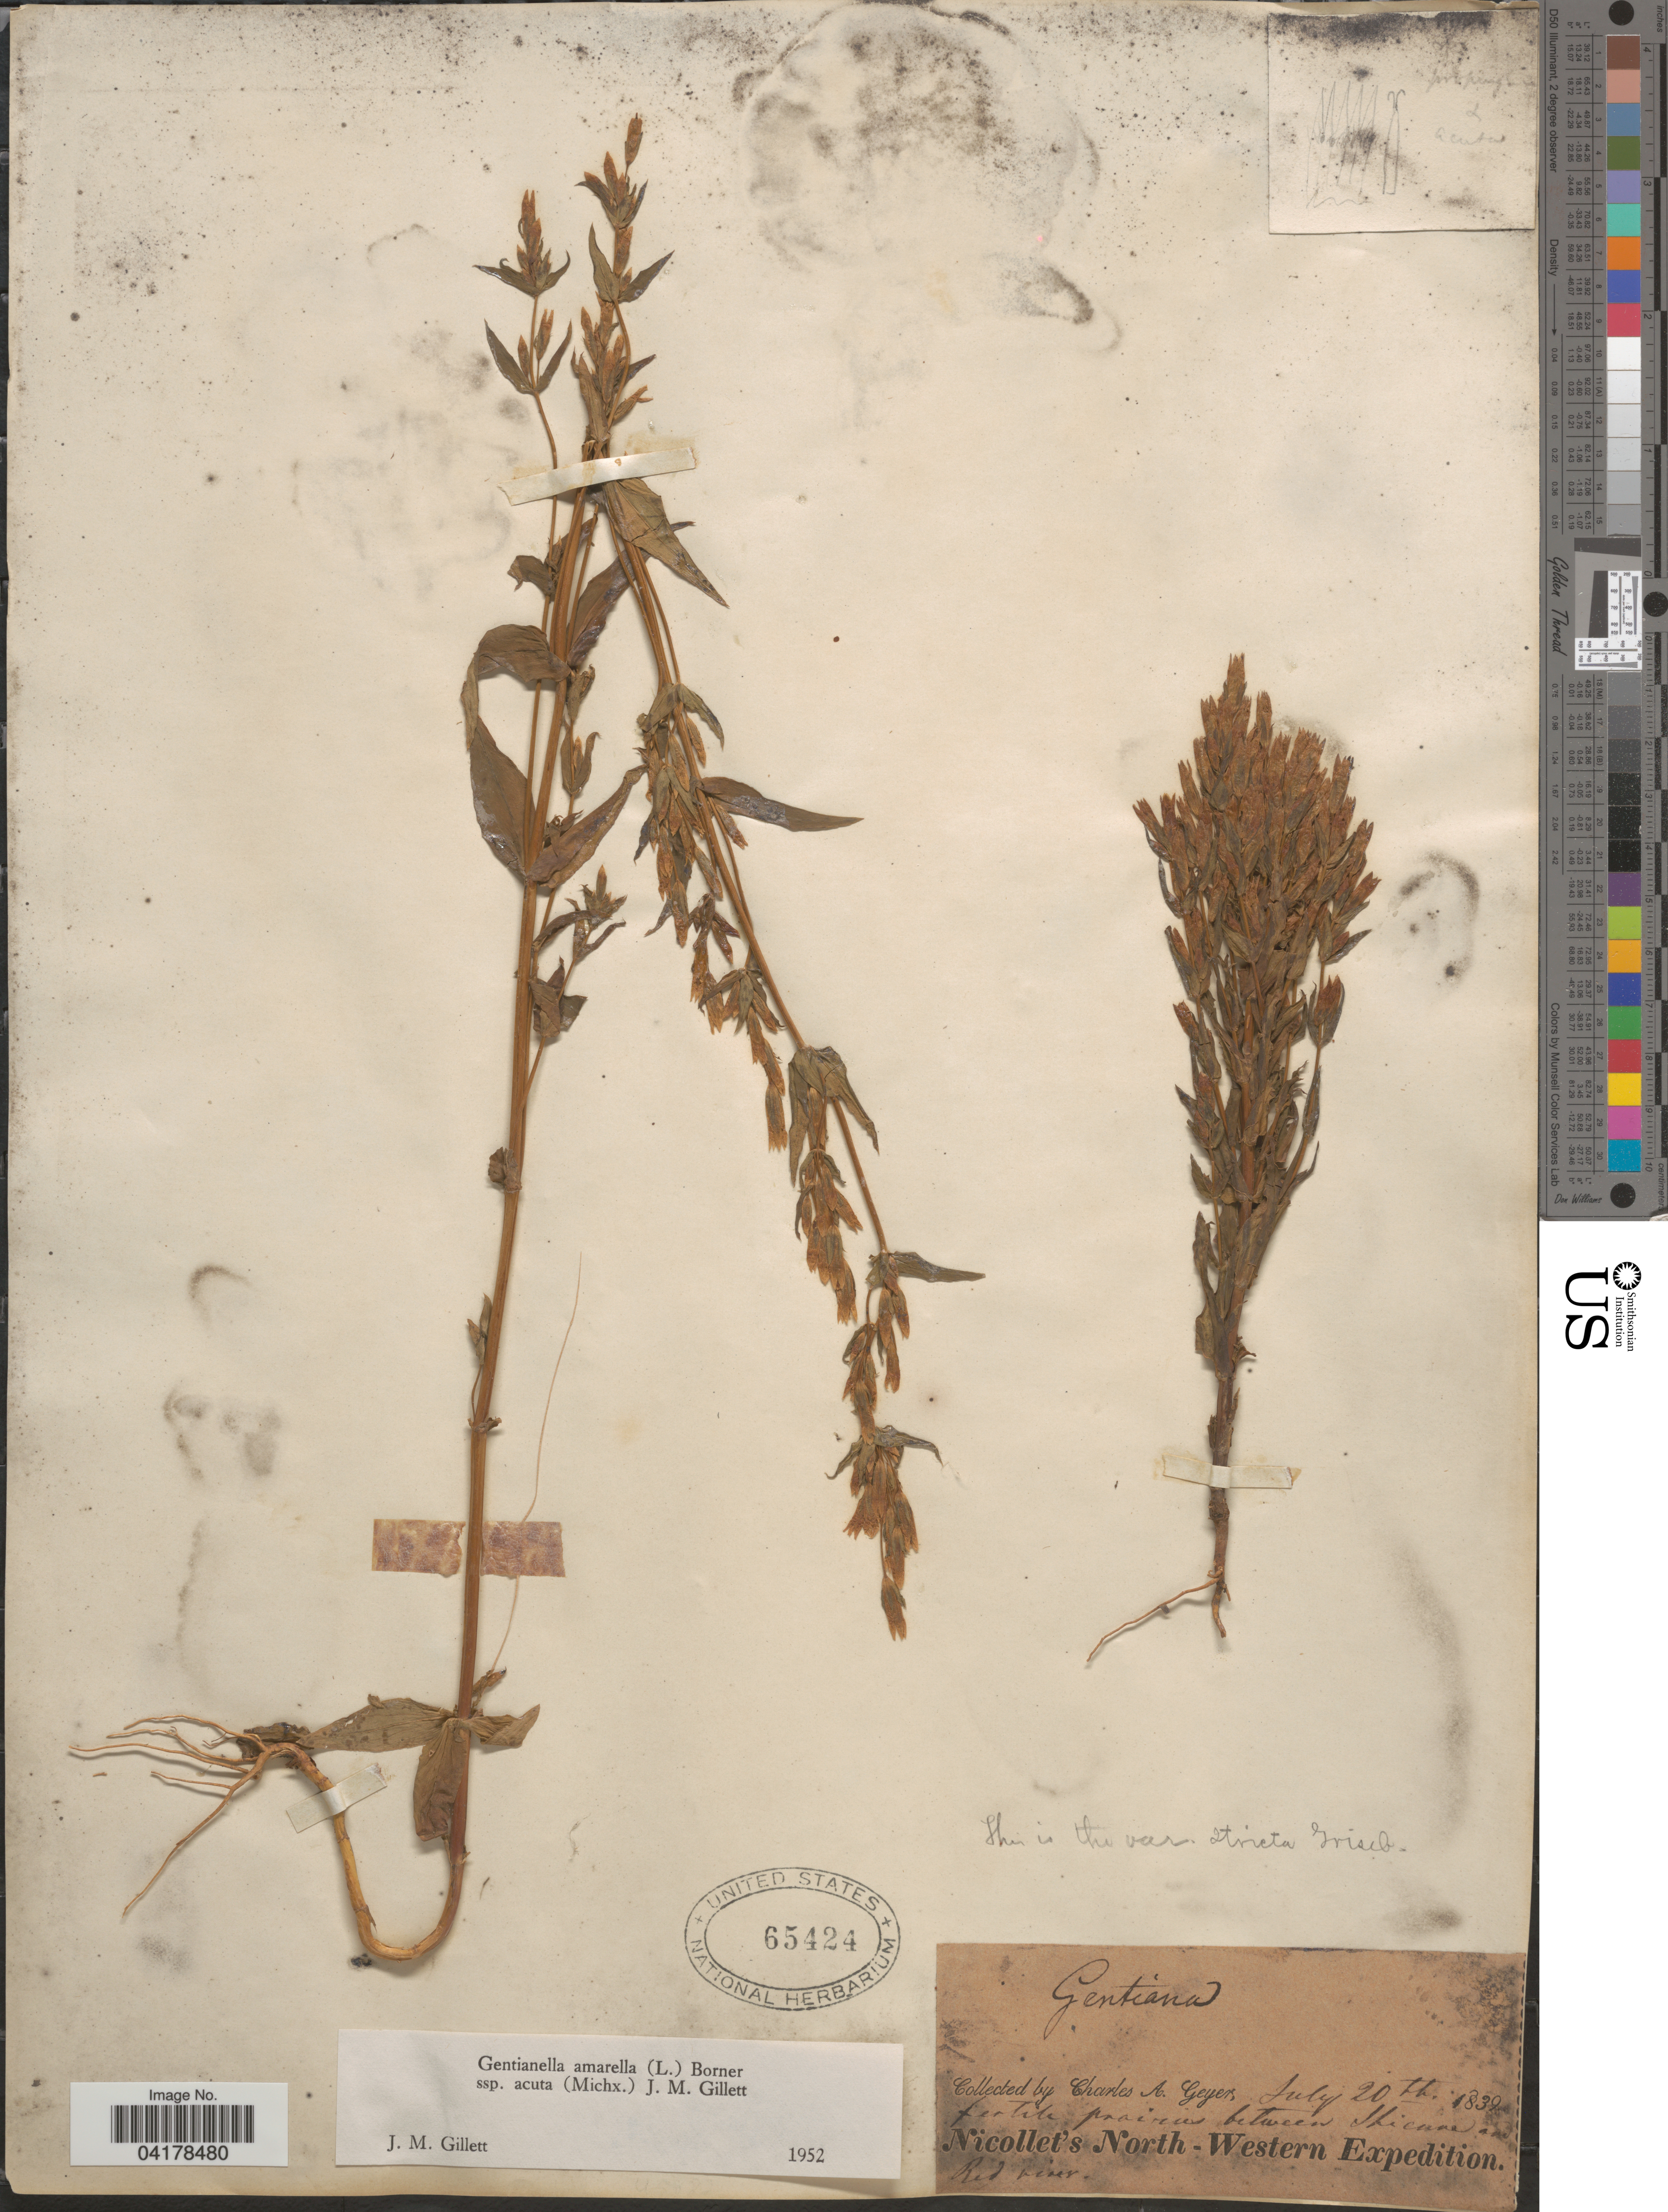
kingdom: Plantae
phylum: Tracheophyta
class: Magnoliopsida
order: Gentianales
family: Gentianaceae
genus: Gentianella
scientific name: Gentianella amarella subsp. acuta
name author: (Michx.) J.M. Gillett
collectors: C. A. Geyer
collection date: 1839-07-20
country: United States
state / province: North Dakota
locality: Nicollet's North-Western Expedition. Fertile prairies between Shienne (Sheyenne) and Red River.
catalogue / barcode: US 65424